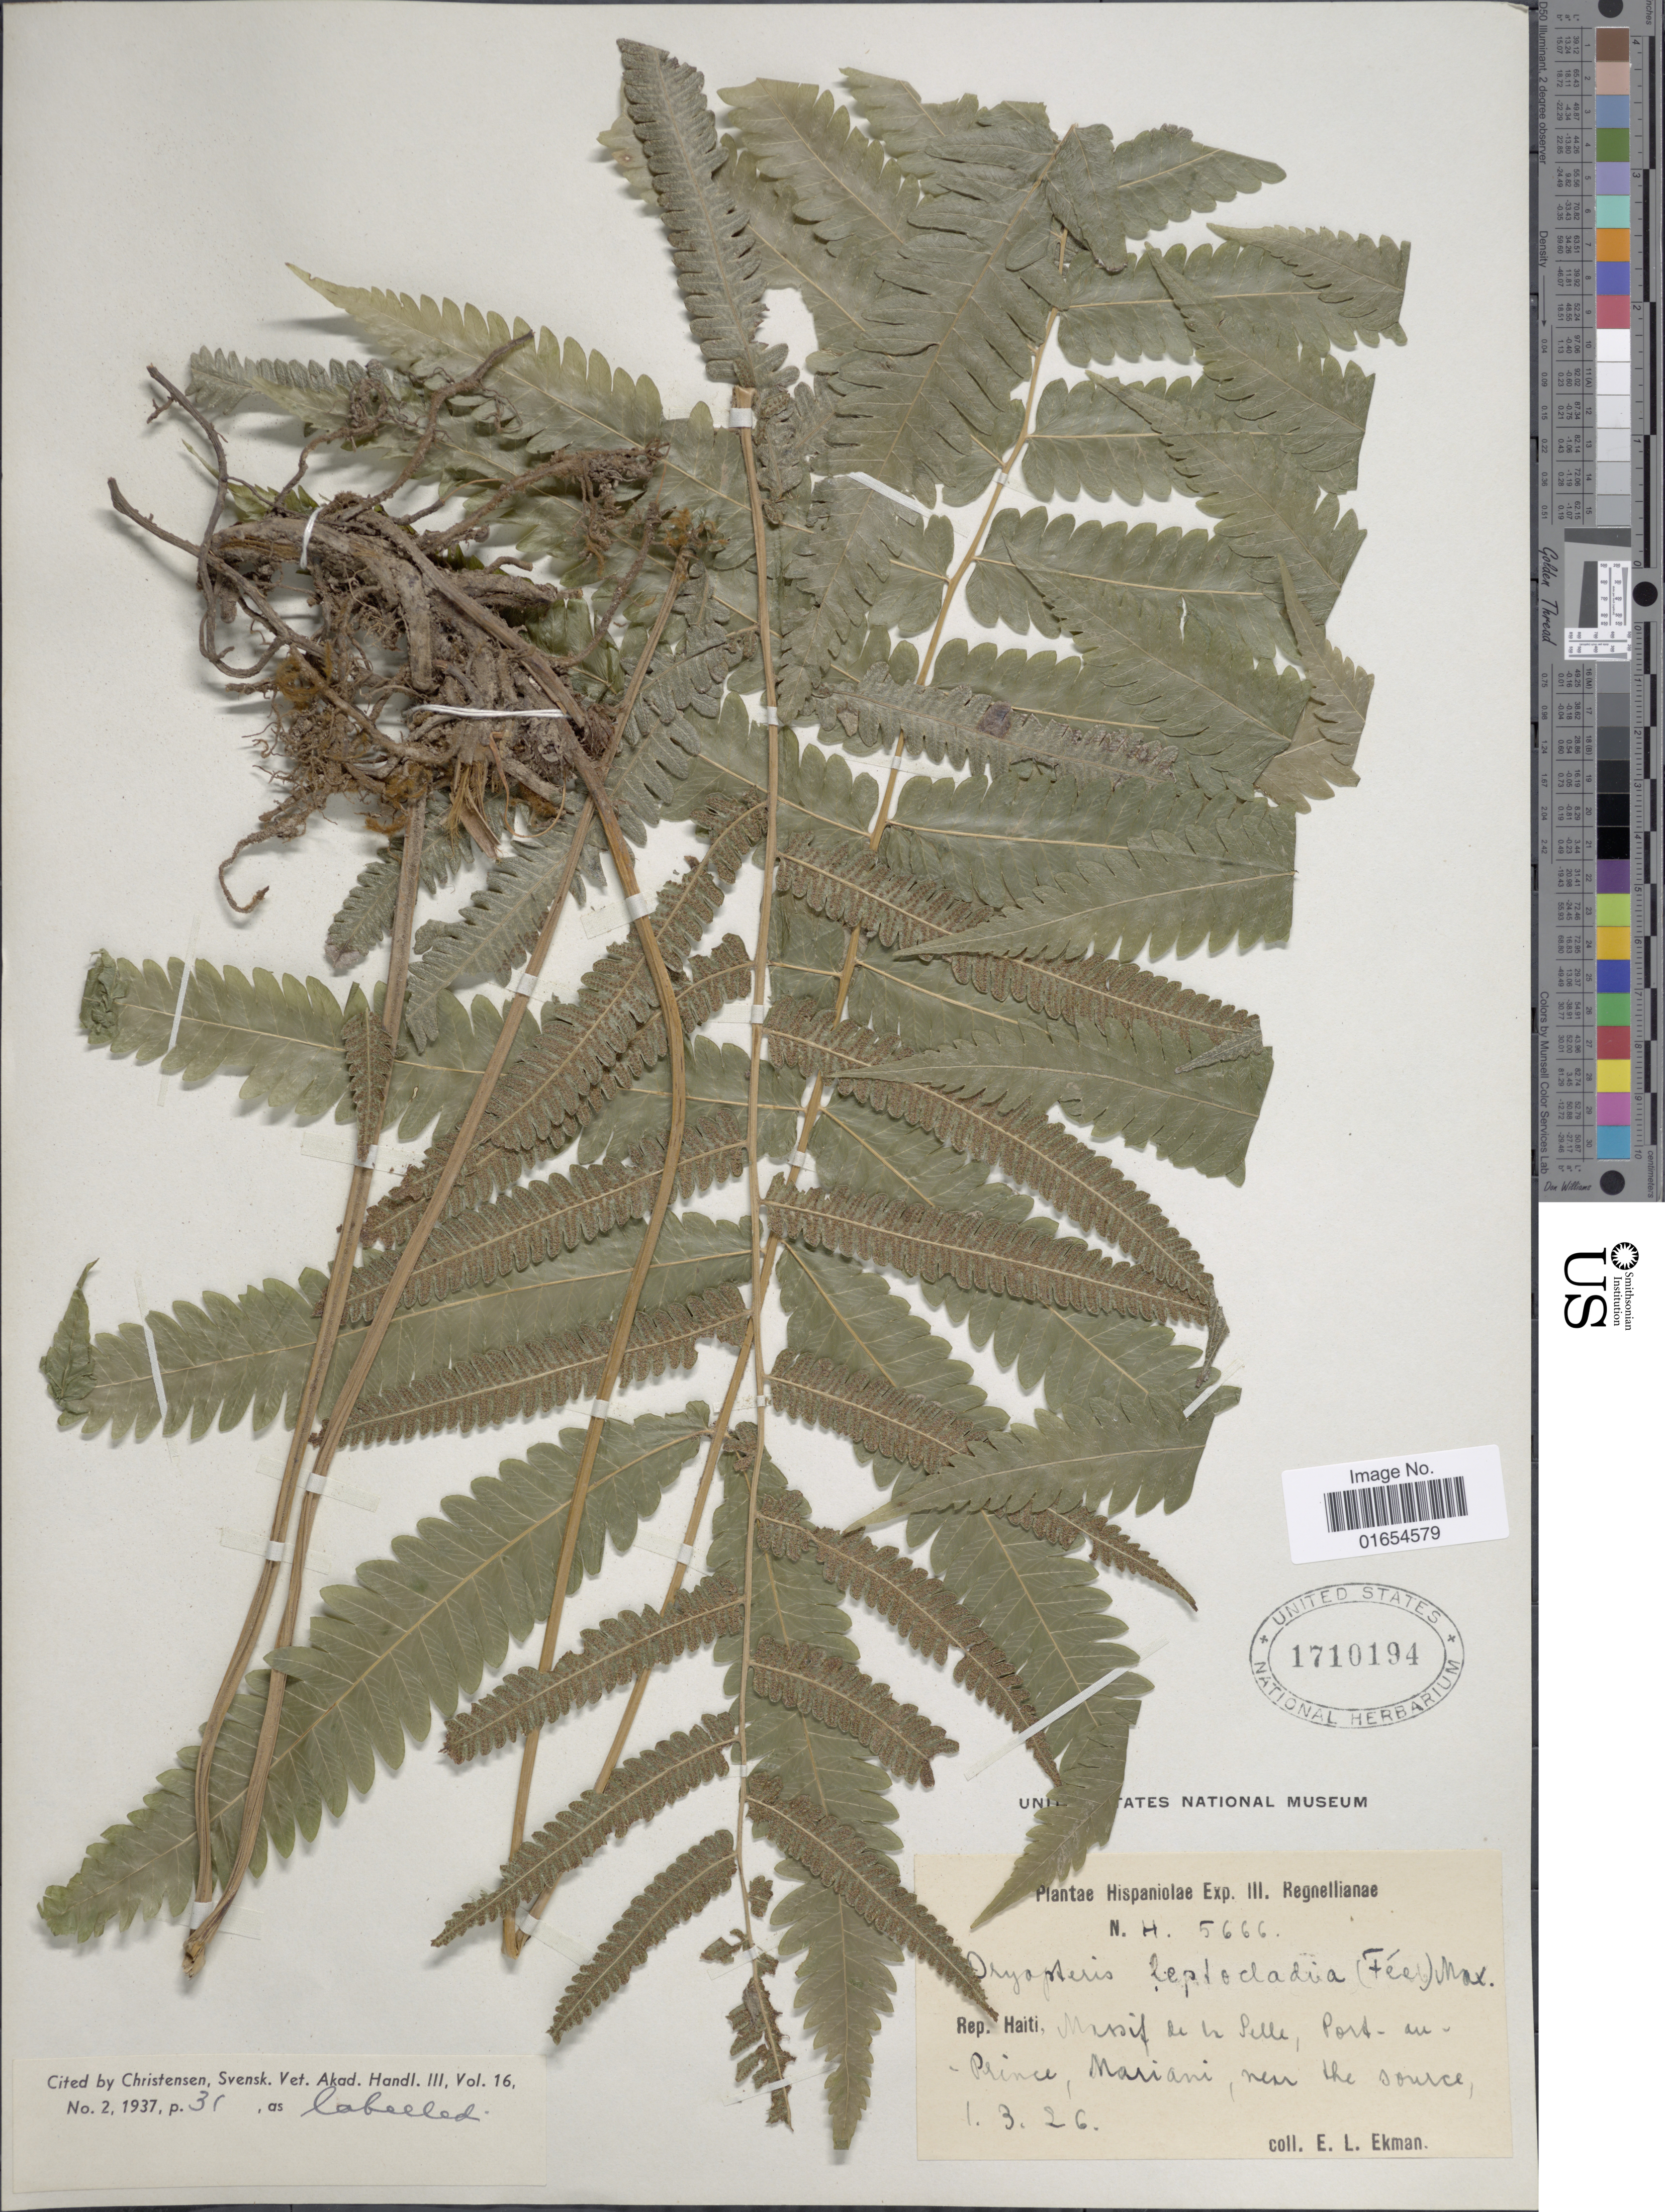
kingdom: Plantae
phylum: Tracheophyta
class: Polypodiopsida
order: Polypodiales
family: Thelypteridaceae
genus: Goniopteris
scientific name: Goniopteris leptocladia (Fée) comb. nov., ined 2015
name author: (Fée)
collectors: E. L. Ekman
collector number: H5666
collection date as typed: Transcribed d/m/y: 1/3/26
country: Haiti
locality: Massif de la Selle, Port au Prince, Mariani, near the source.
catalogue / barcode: US 1710194